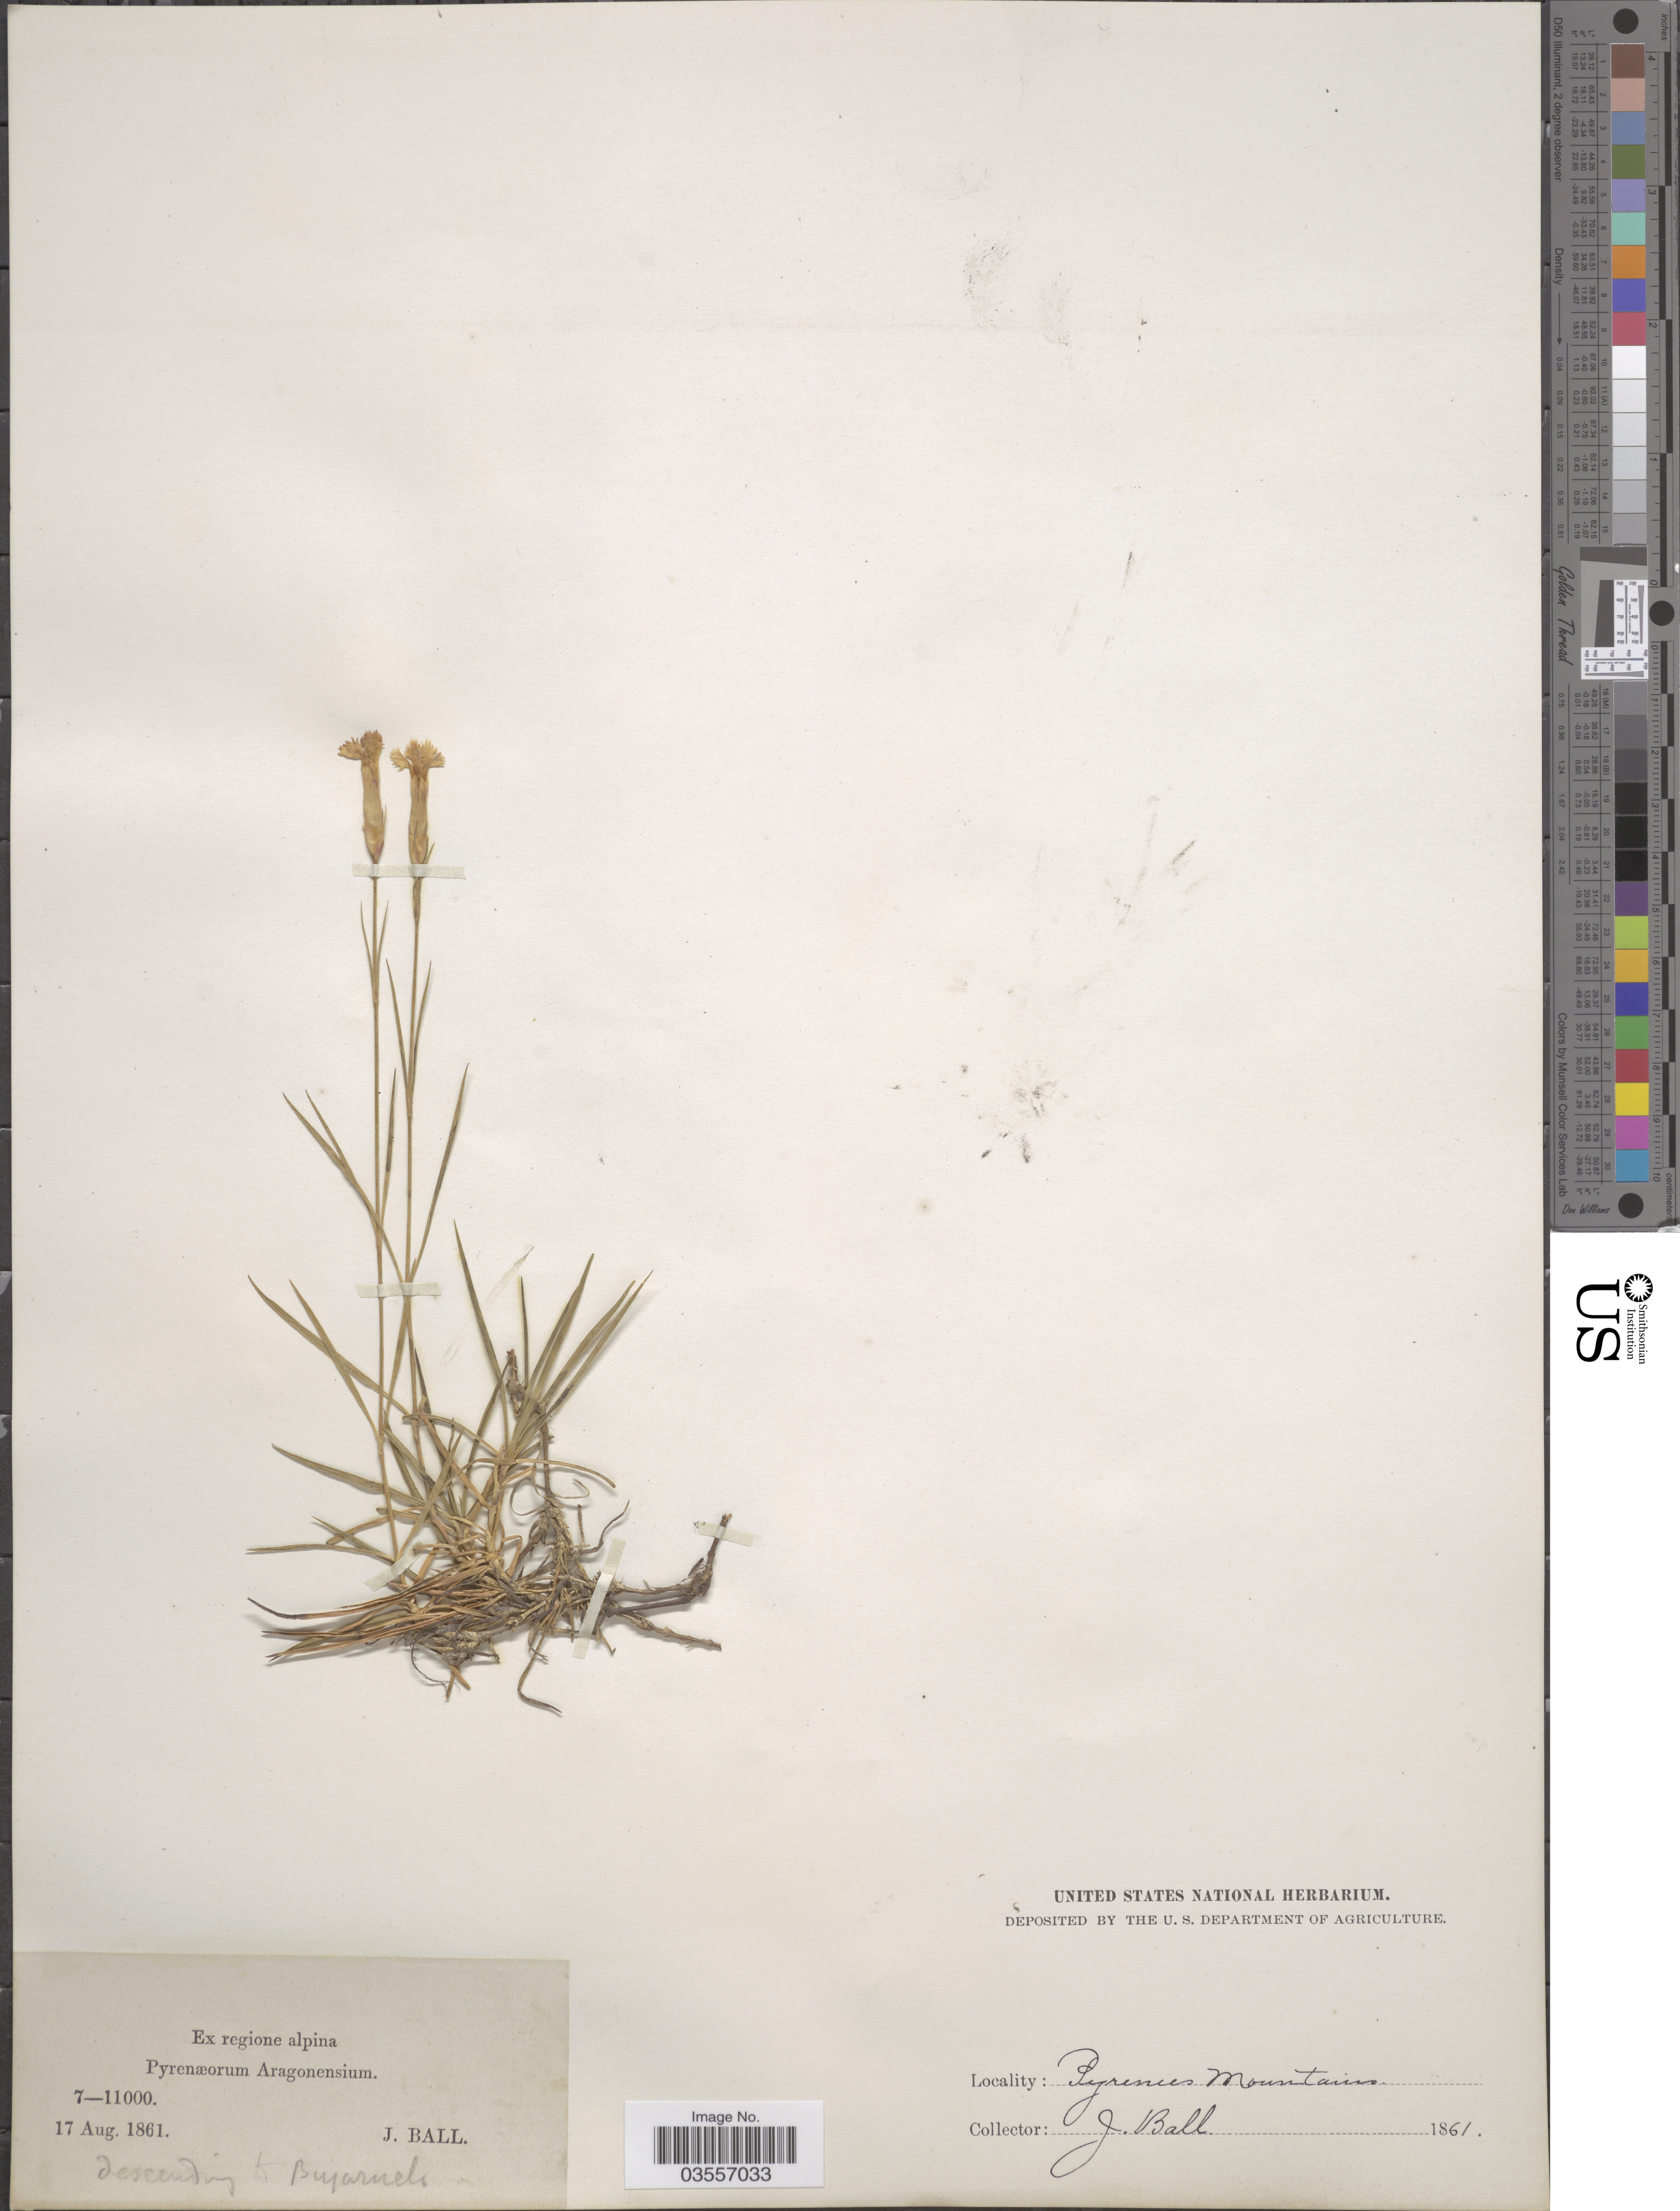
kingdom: Plantae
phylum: Tracheophyta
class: Magnoliopsida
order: Caryophyllales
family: Caryophyllaceae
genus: Dianthus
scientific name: Dianthus sp.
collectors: J. Ball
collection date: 1861-08-17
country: Spain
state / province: Aragón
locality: Ex regione alpina Pyrenæorum Aragonensium. Pyrenees Mountains.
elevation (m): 2134